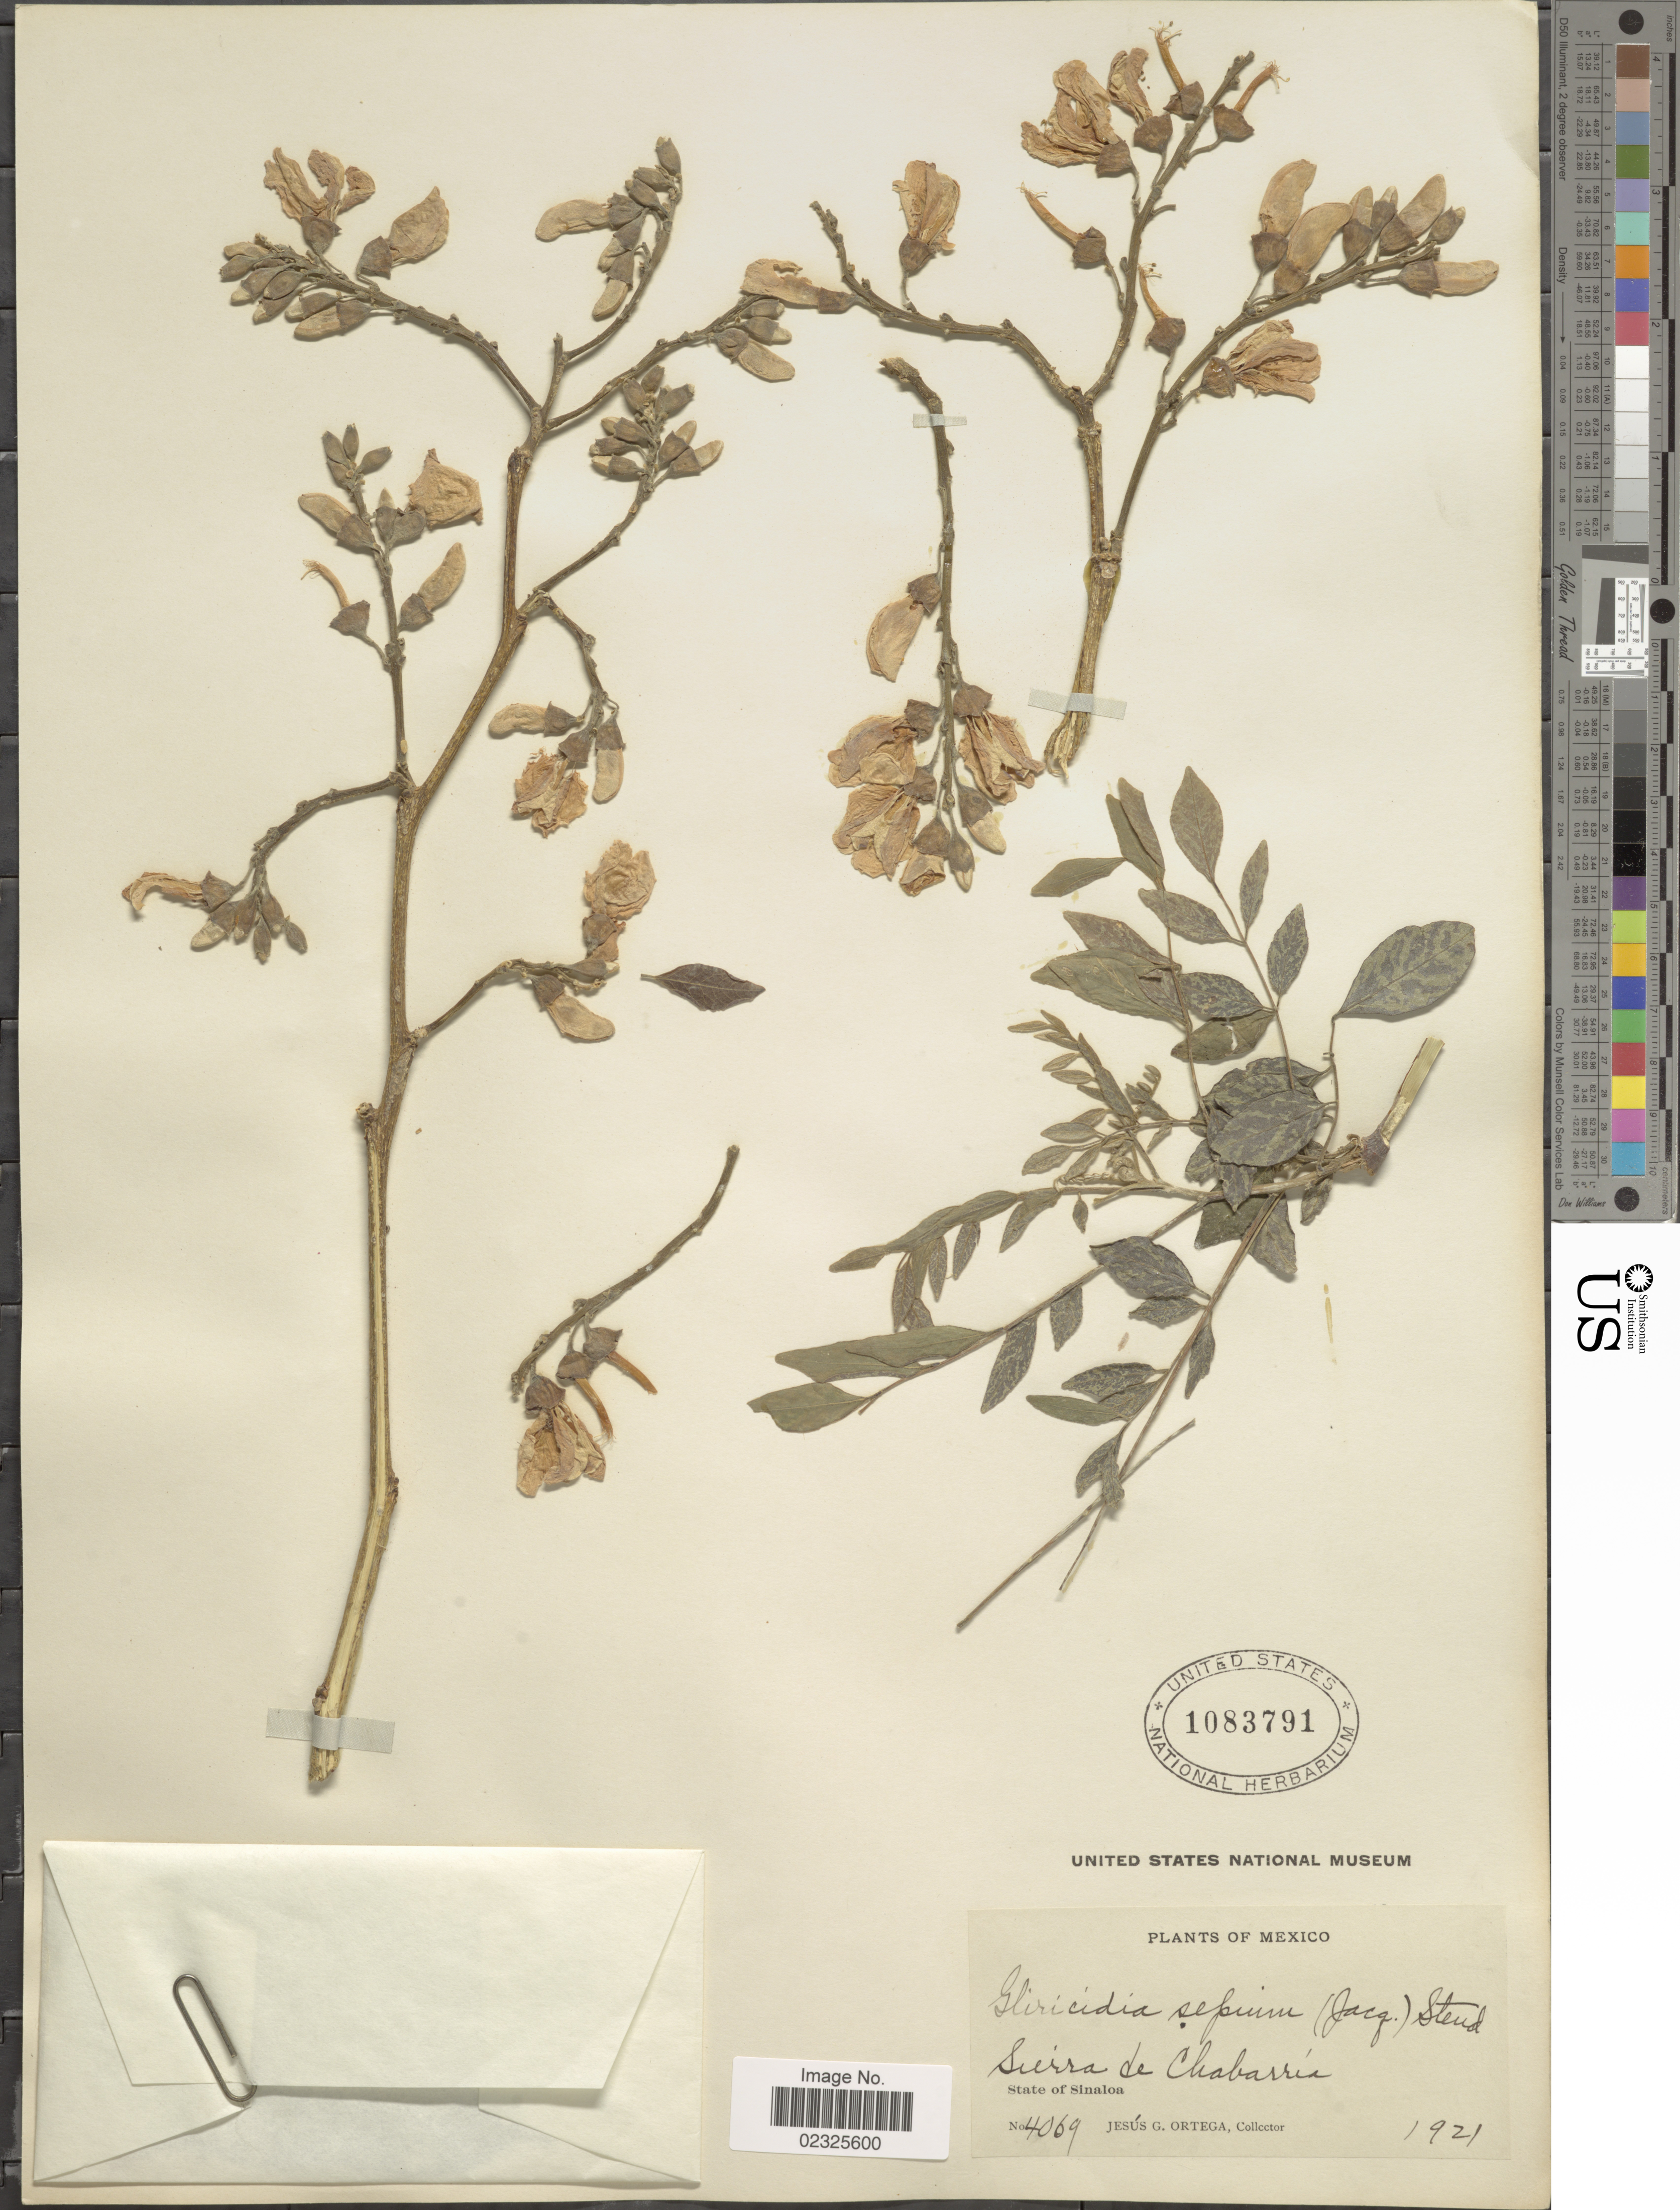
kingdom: Plantae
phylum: Tracheophyta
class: Magnoliopsida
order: Fabales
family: Fabaceae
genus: Gliricidia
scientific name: Gliricidia sepium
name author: (Jacq.) Kunth ex Walp.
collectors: J. Ortega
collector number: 4069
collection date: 1921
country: Mexico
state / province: Sinaloa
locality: Sierra de Chabarria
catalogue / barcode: US 1083791